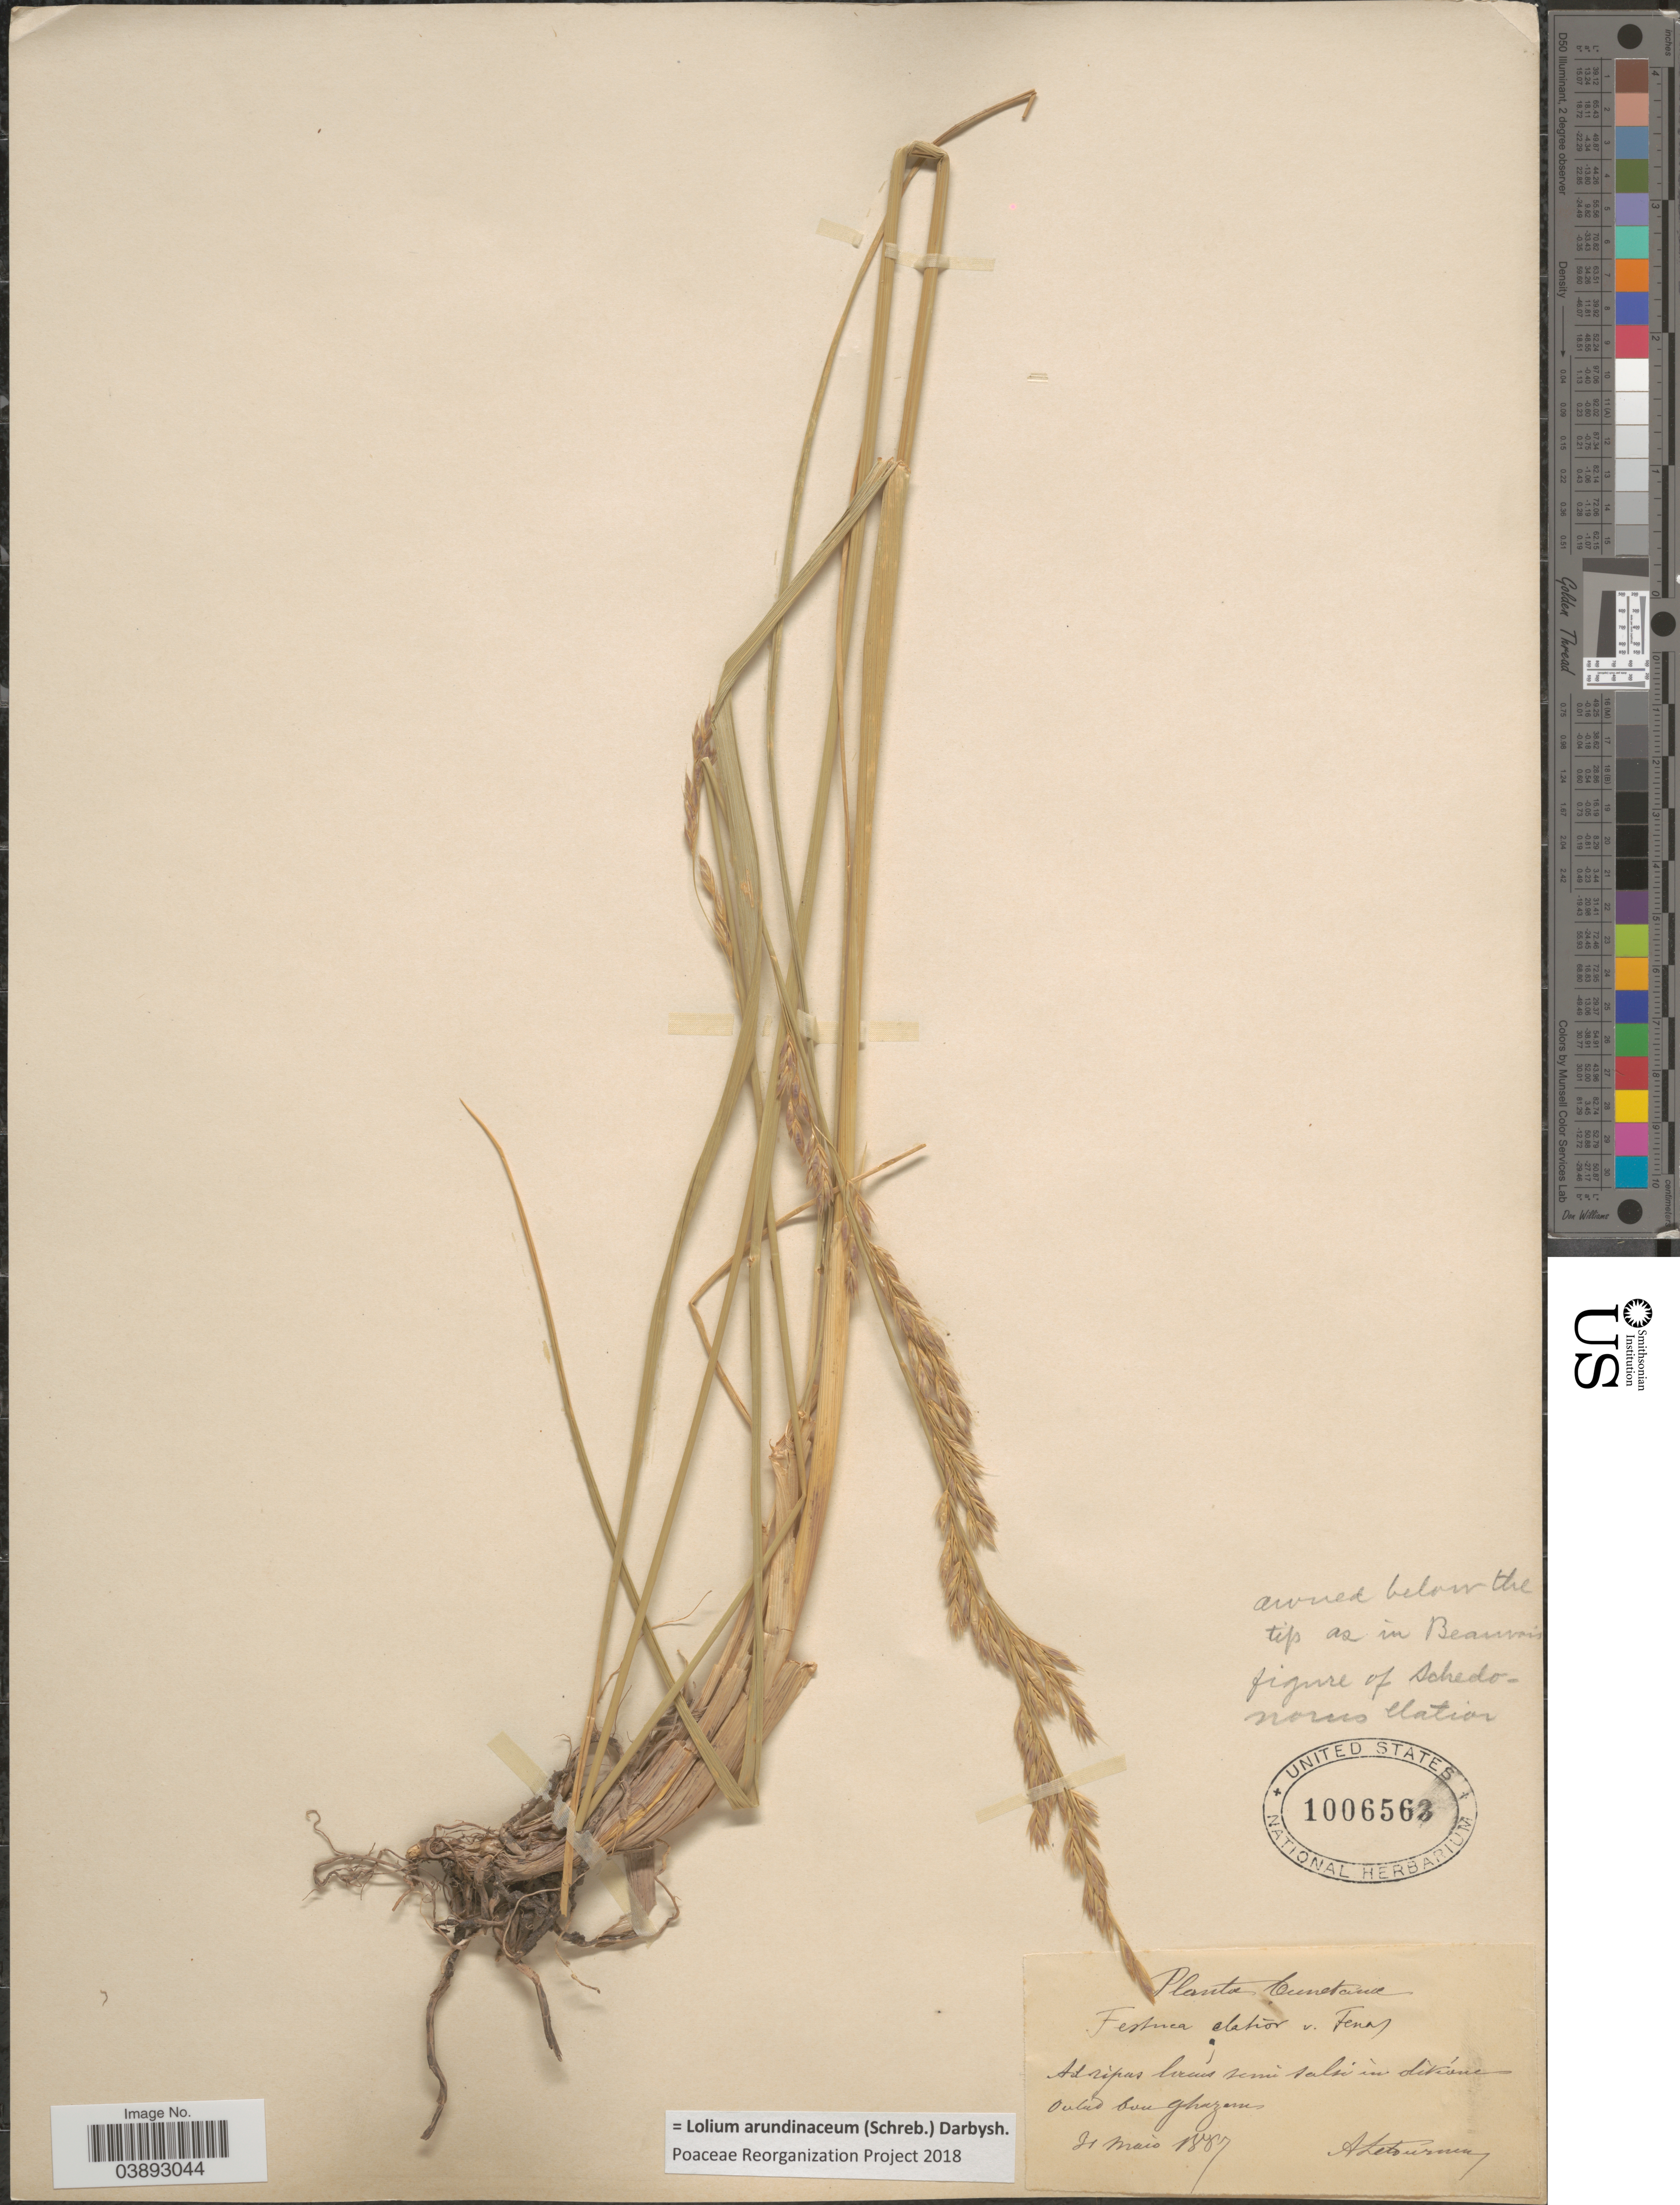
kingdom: Plantae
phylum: Tracheophyta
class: Liliopsida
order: Poales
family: Poaceae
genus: Lolium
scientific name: Lolium arundinaceum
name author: (Schreb.) Darbysh.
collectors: A. Letourneux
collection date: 1887-05-21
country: Tunisia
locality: Tunetana. Ad ripas loccis semi salsi in ditione Oulad bou Gharzens. [interpreted]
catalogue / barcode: US 1006563